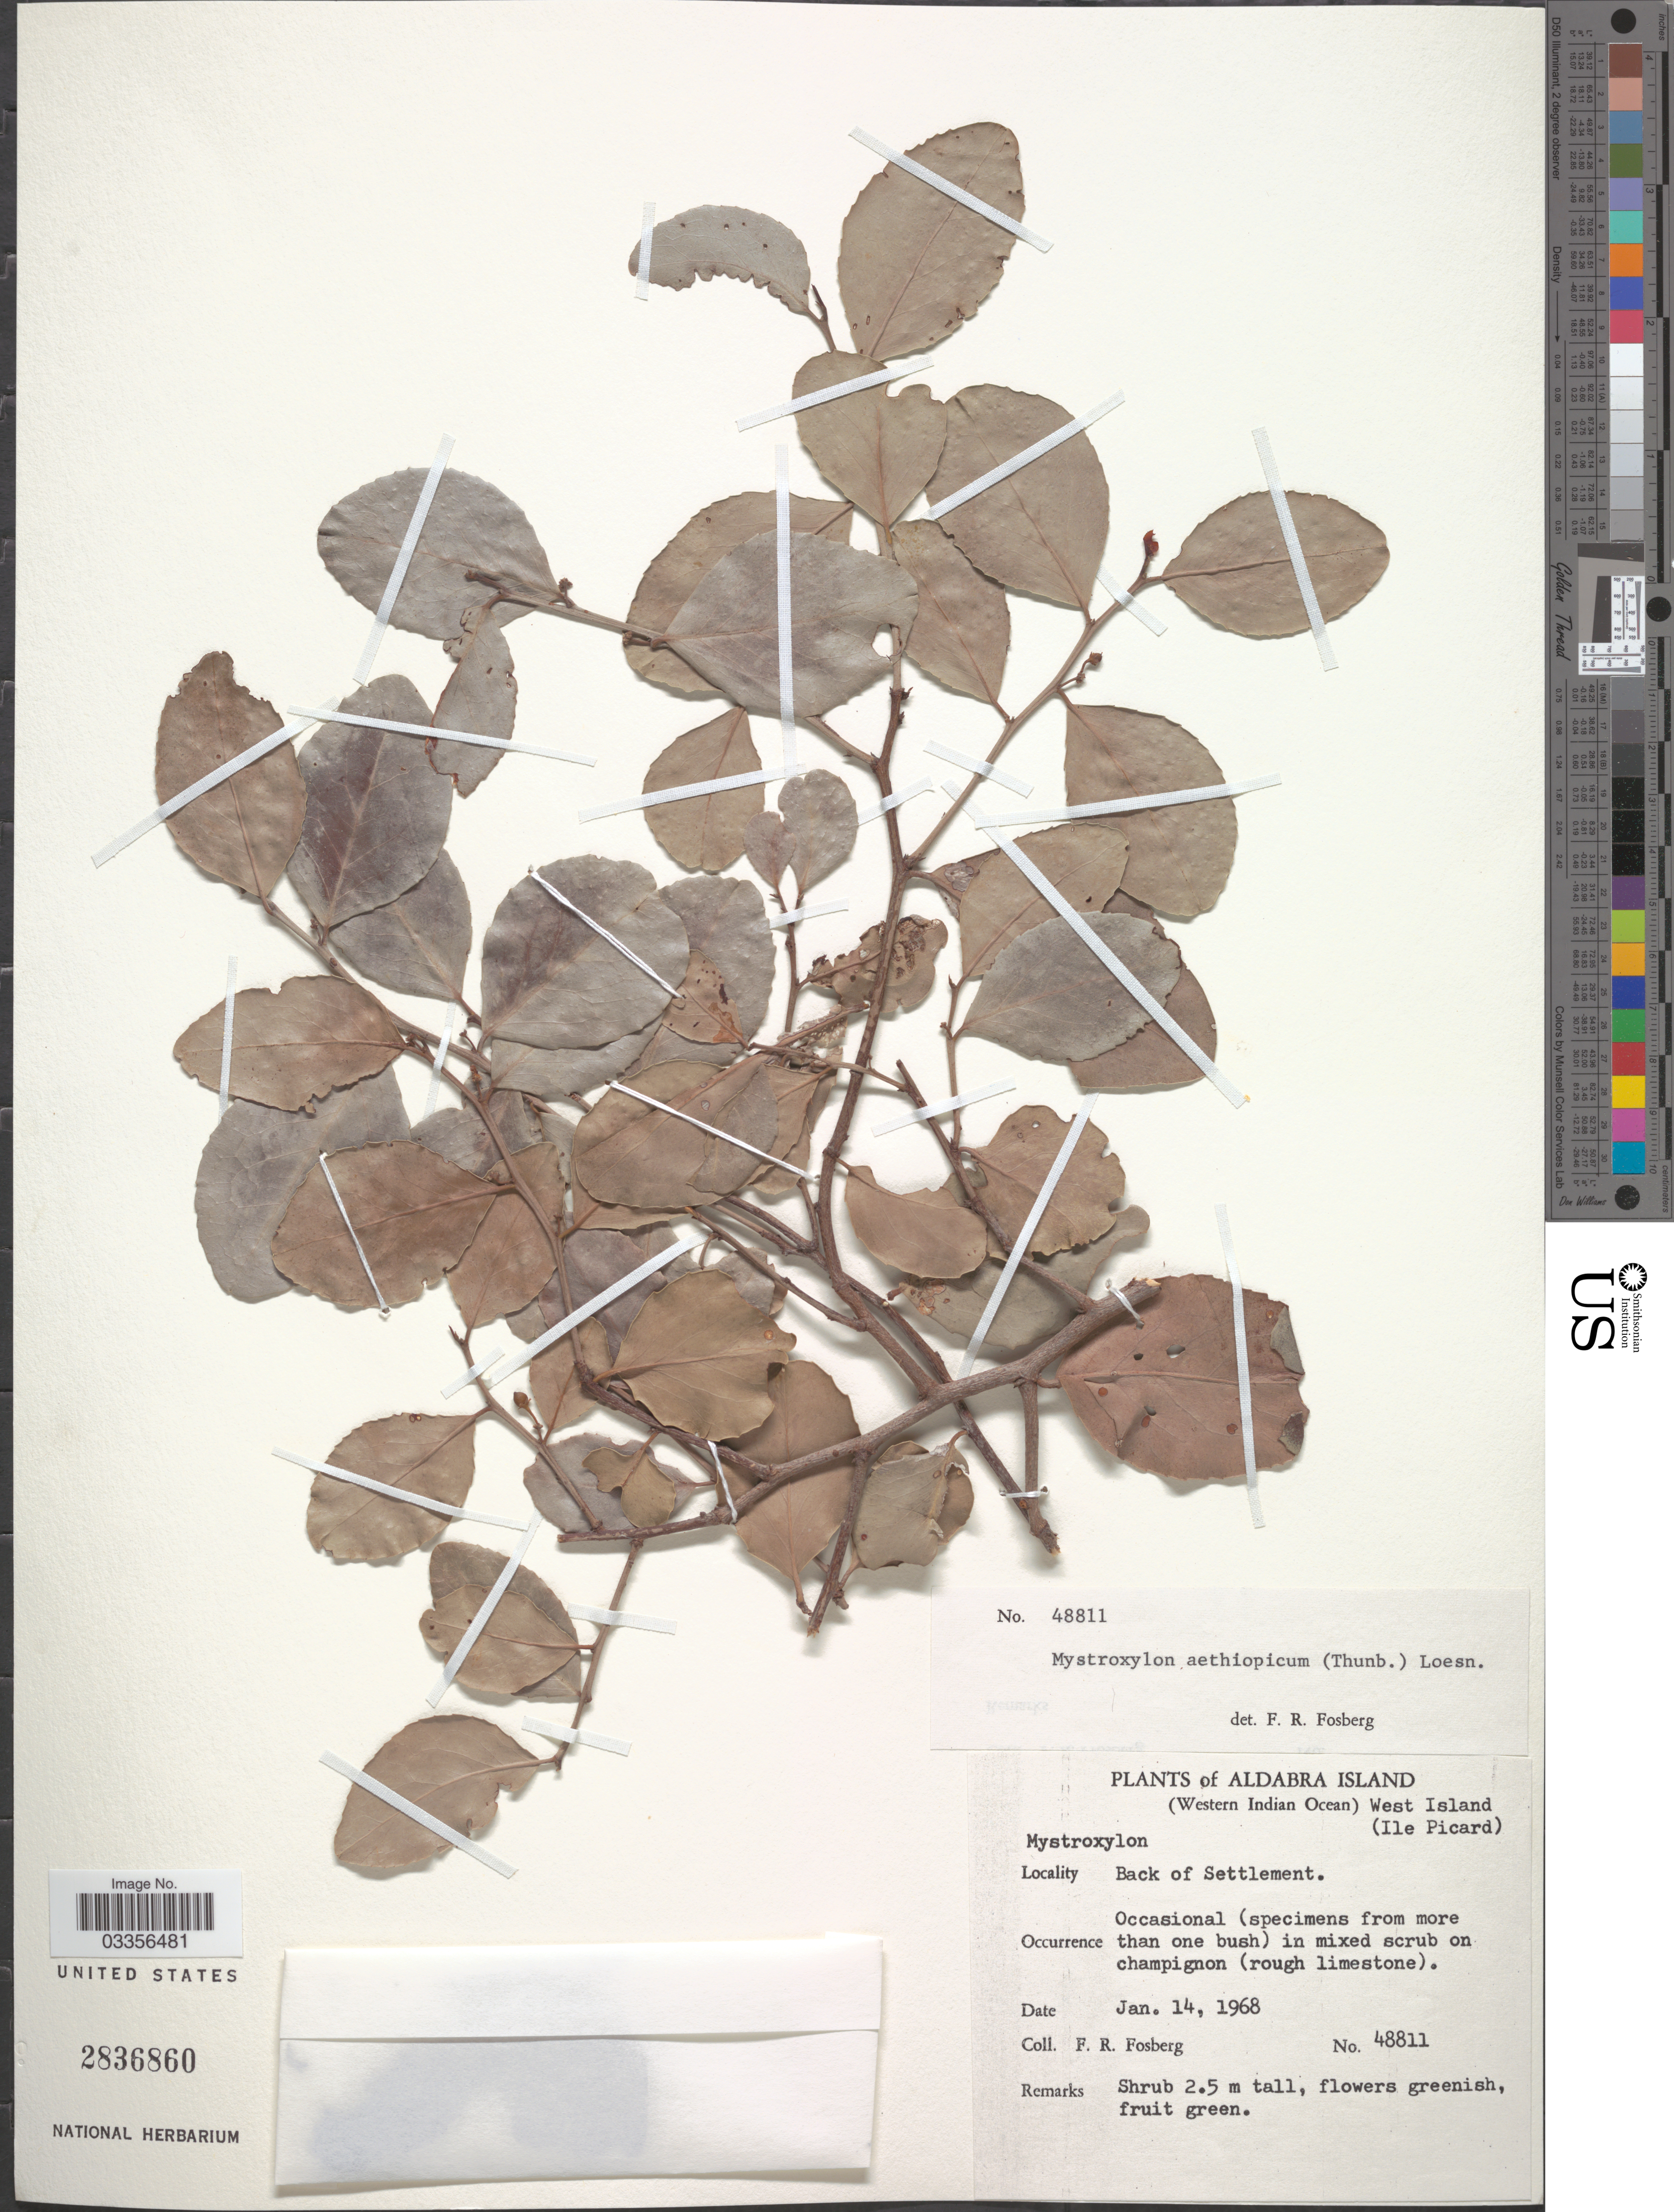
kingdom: Plantae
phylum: Tracheophyta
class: Magnoliopsida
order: Celastrales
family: Celastraceae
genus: Mystroxylon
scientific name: Mystroxylon aethiopicum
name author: (Thunb.) Loes.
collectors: F. R. Fosberg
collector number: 48811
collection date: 1968-01-14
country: Seychelles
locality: Aldabra Island (Western Indian Ocean) West Island (Ile Picard), Back of Settlement.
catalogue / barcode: US 2836860